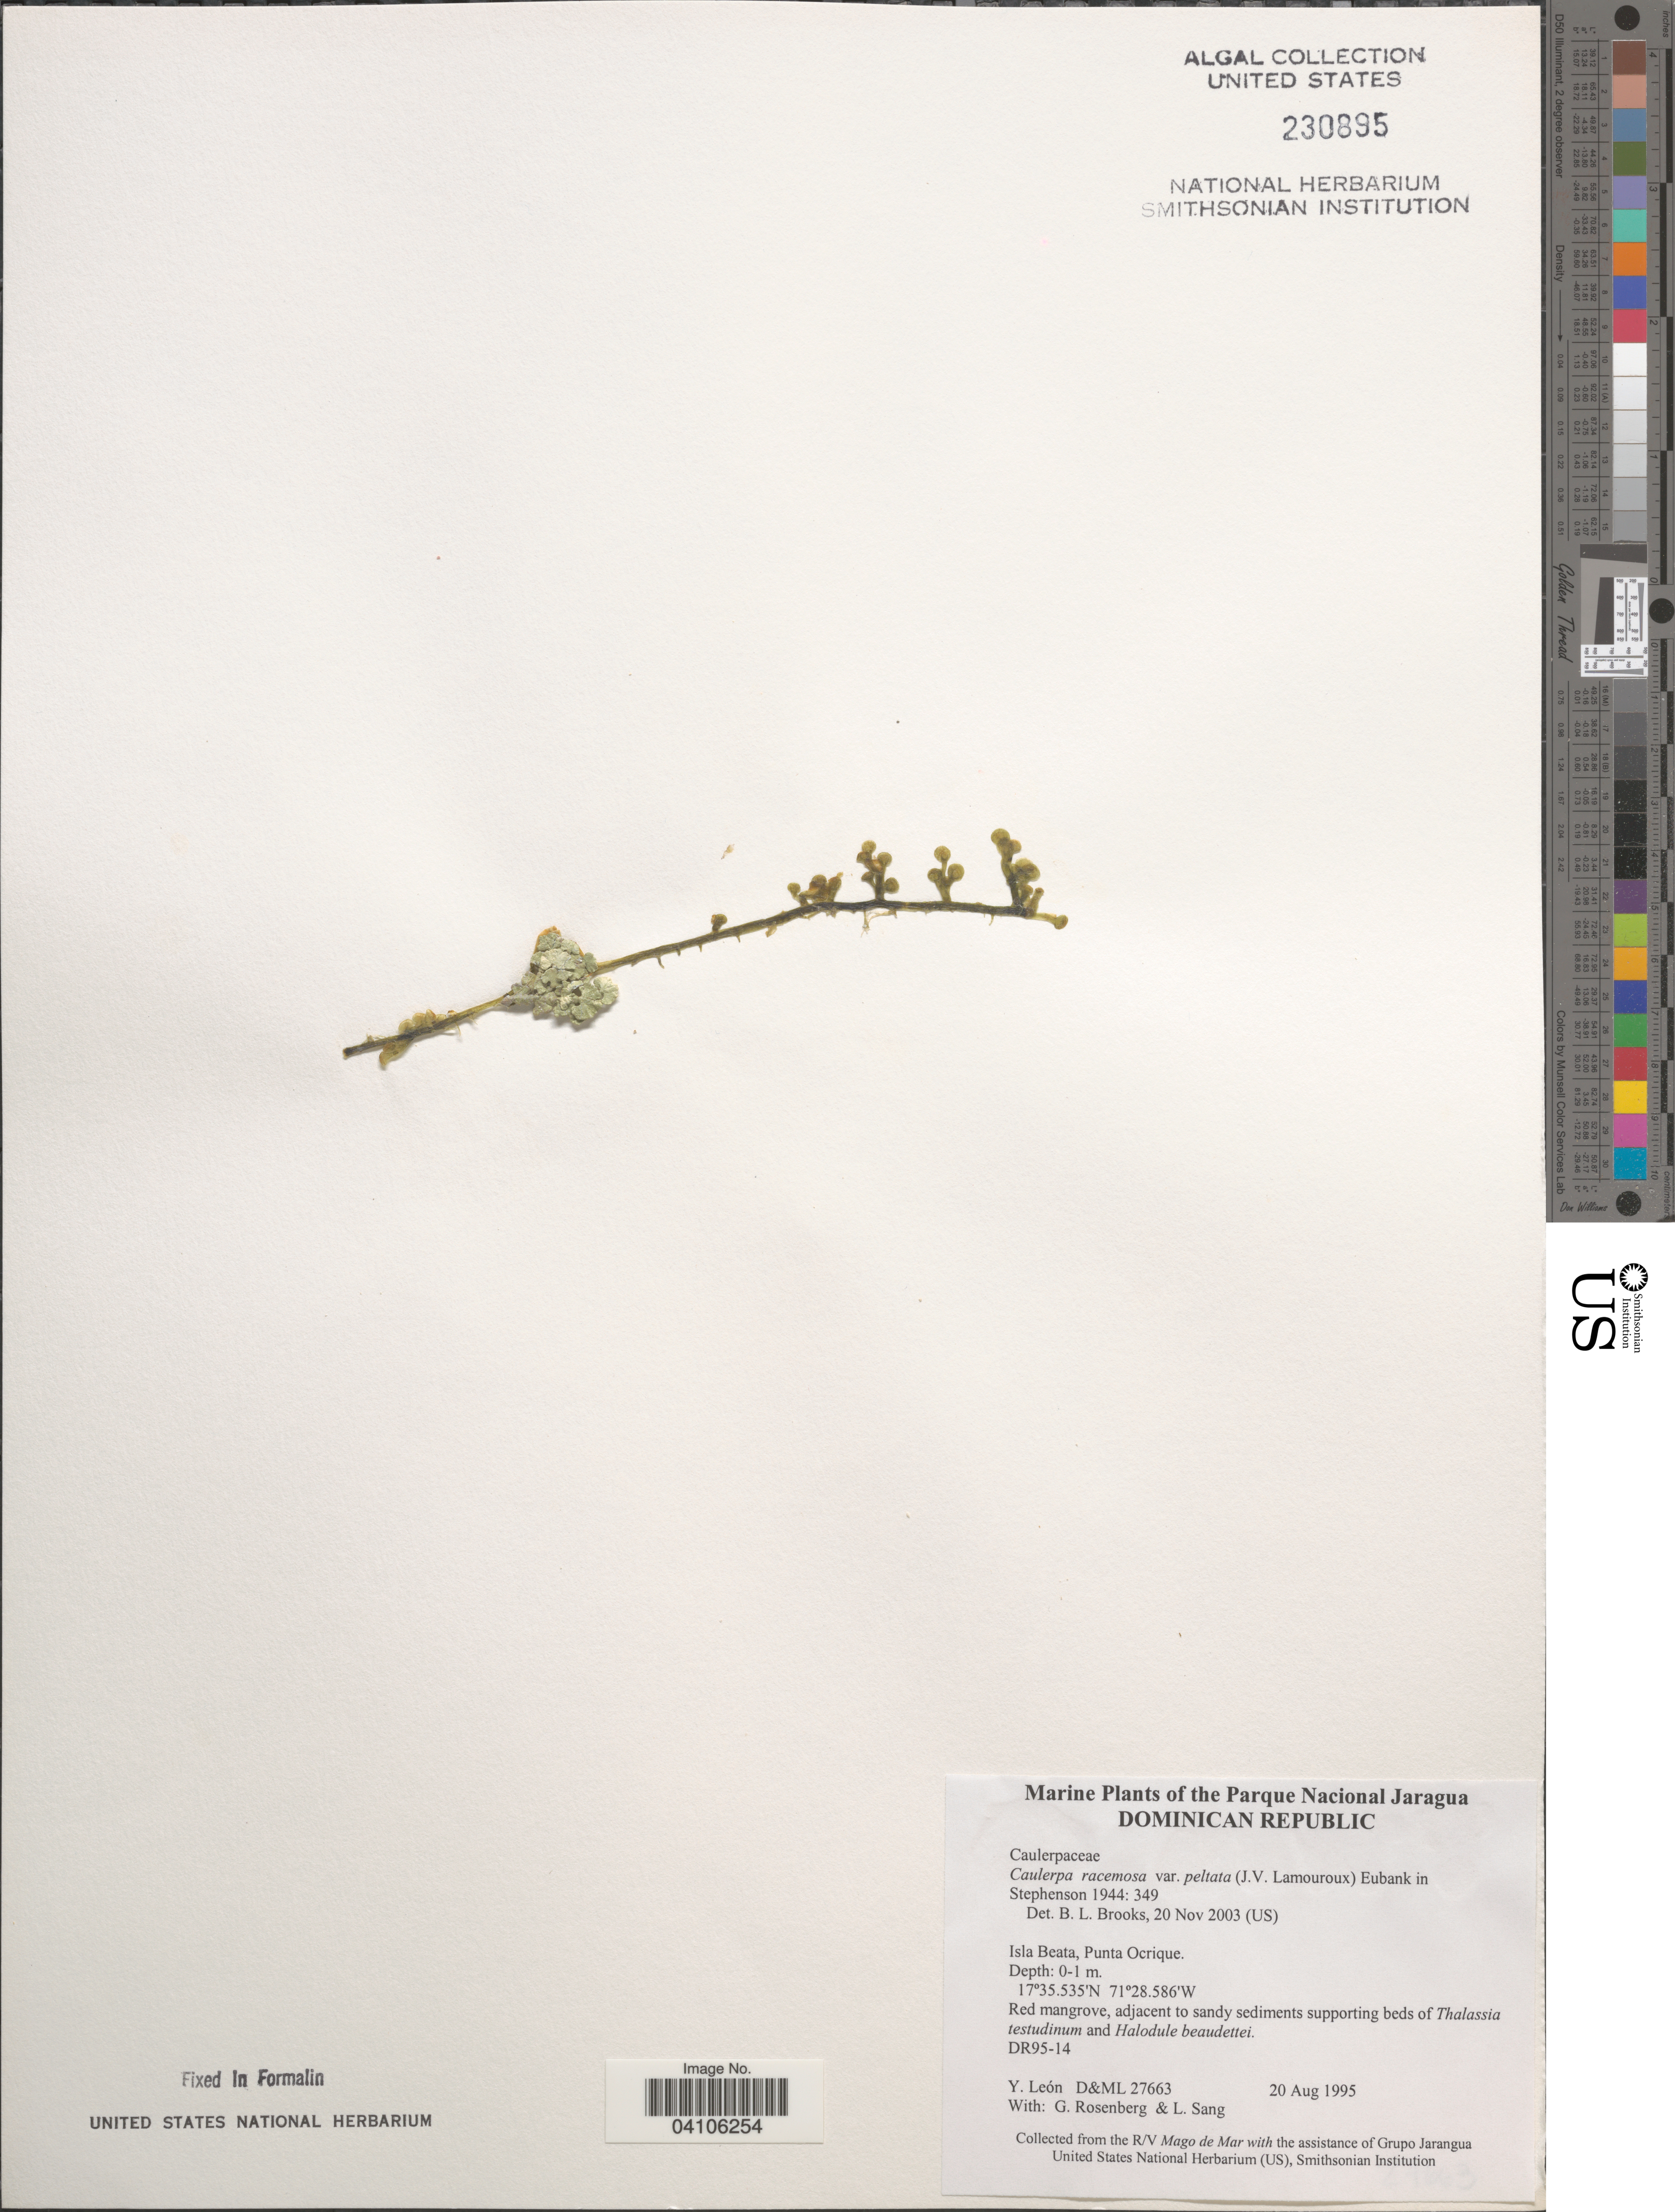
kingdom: Plantae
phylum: Chlorophyta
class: Ulvophyceae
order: Bryopsidales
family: Caulerpaceae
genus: Caulerpa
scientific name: Caulerpa racemosa var. peltata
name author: (J.V.Lamouroux) Eubank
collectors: Y. León, G. Rosenberg & L. Sang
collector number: D&ML27663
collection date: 1995-08-20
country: Dominican Republic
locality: Parque Nacional Jaragua. Isla Beata, Punta Ocrique. DR95-14.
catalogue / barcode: US 230895